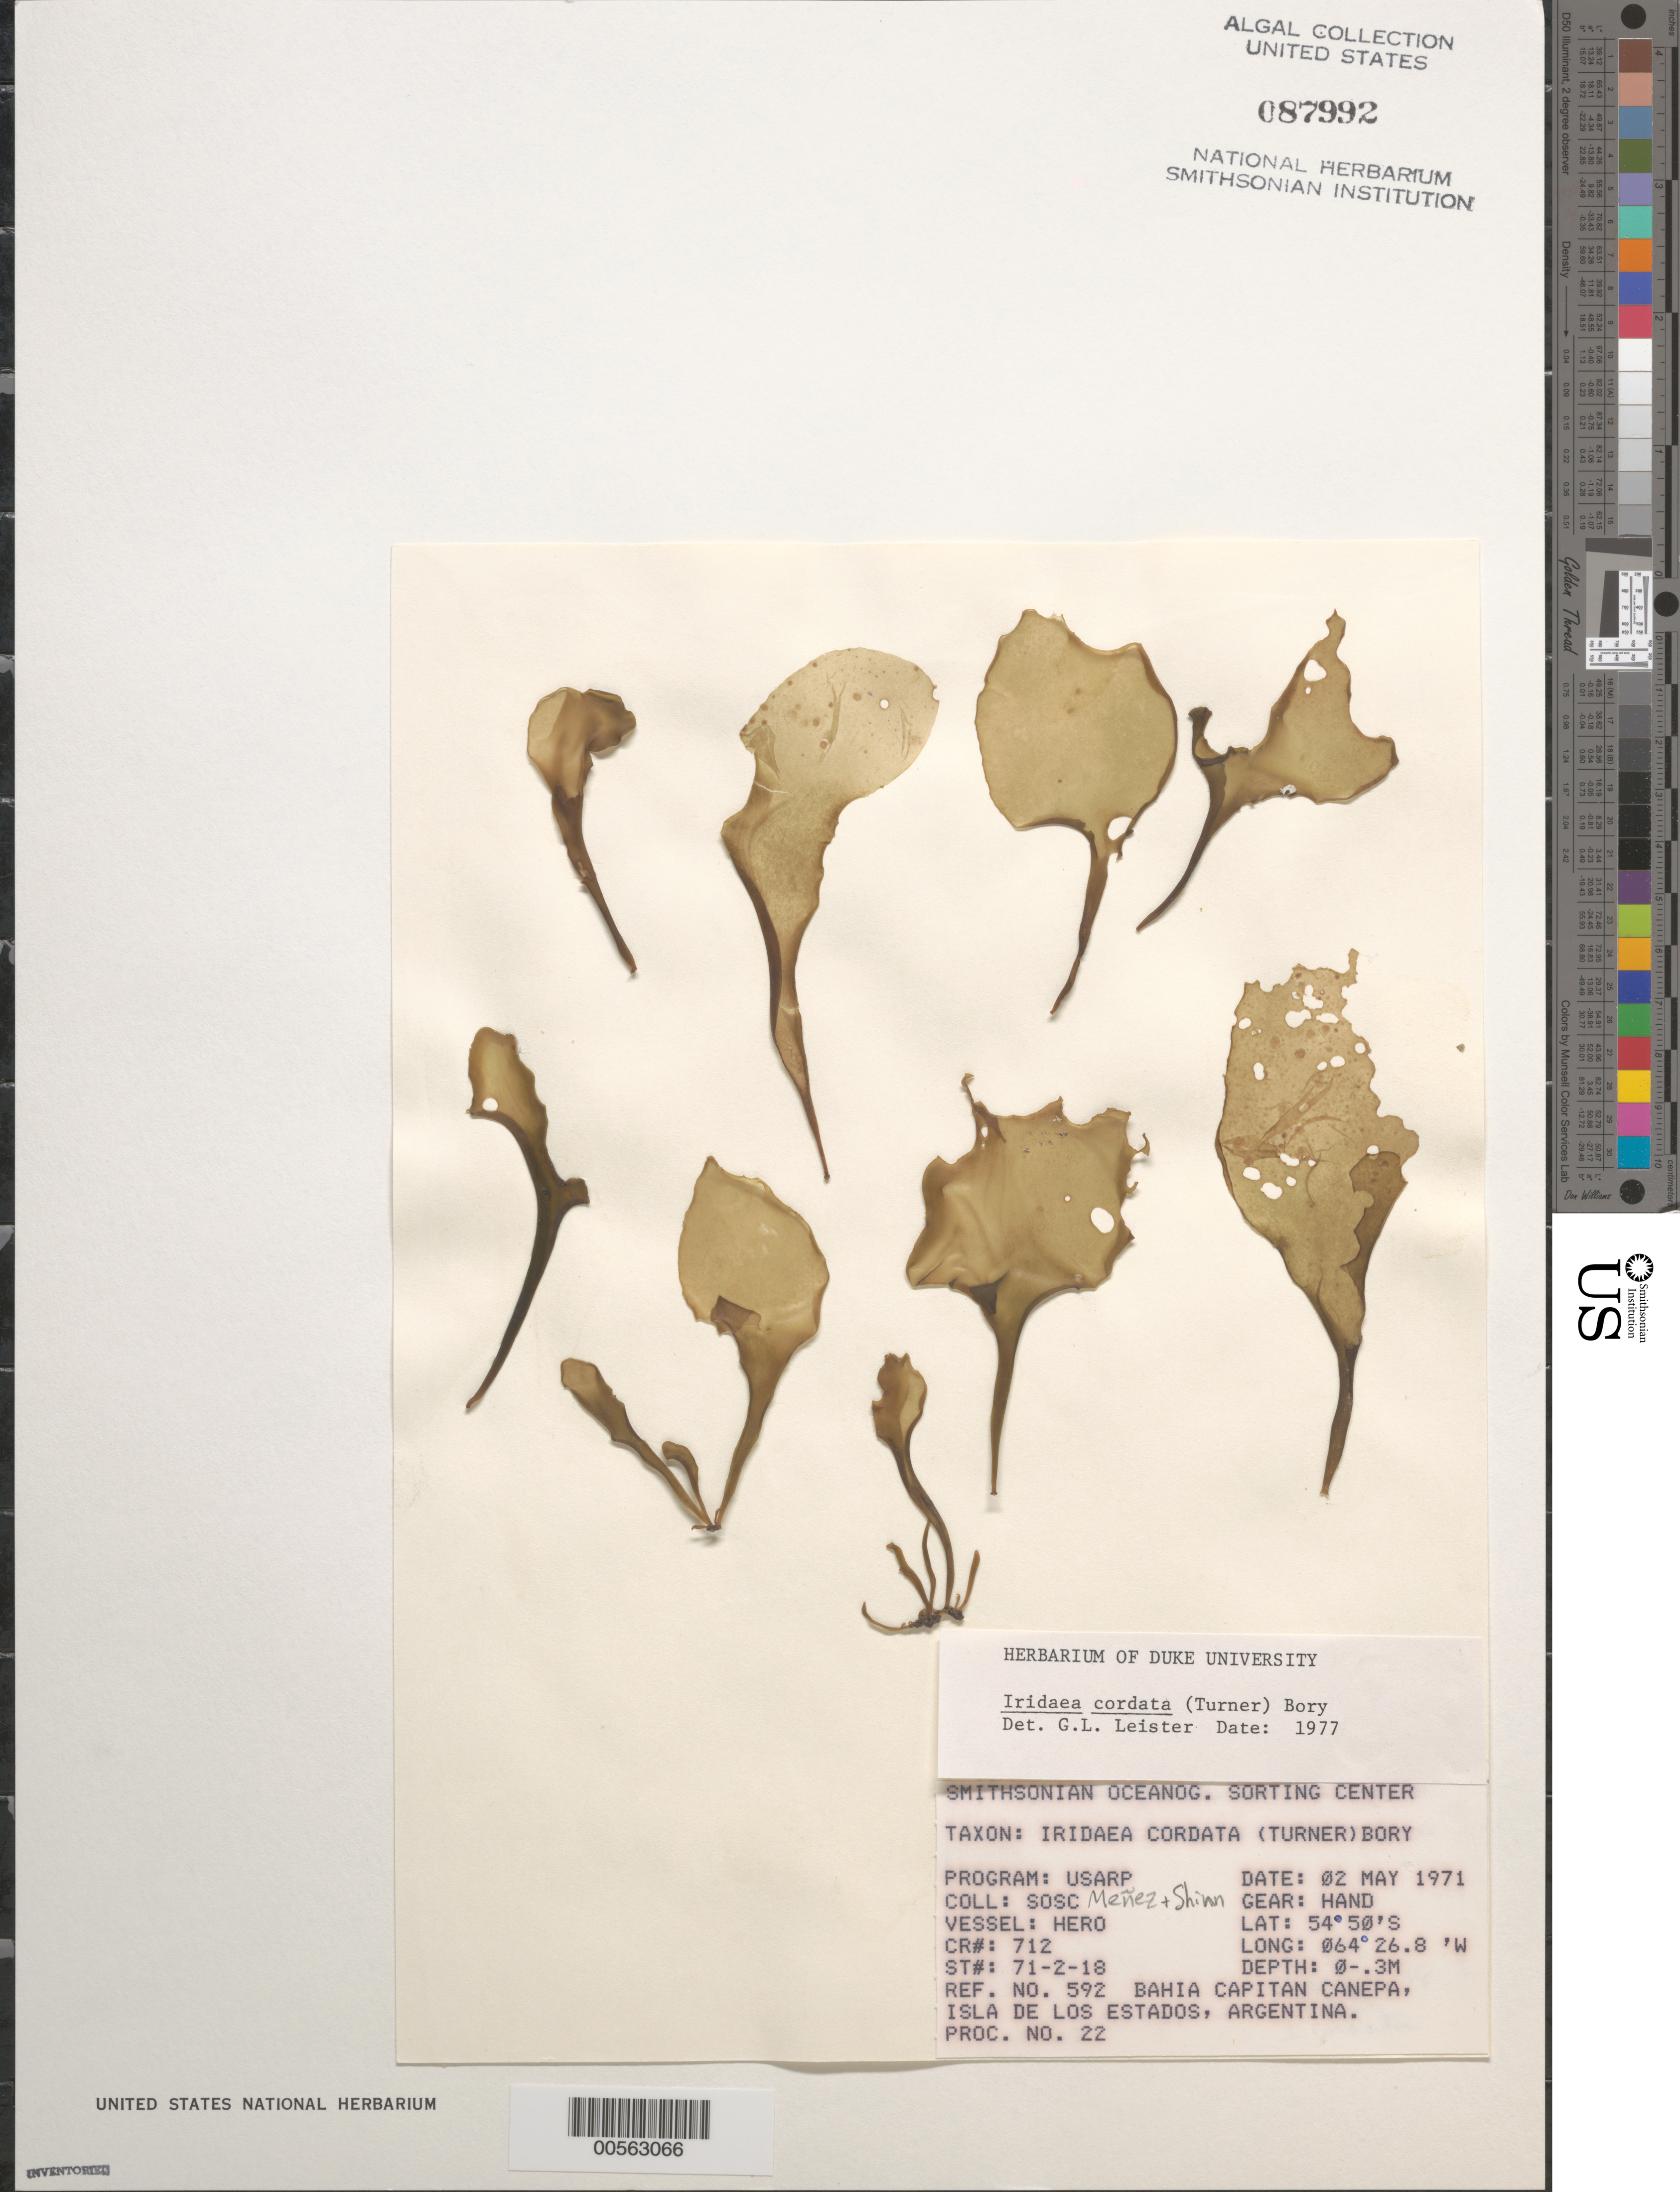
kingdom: Plantae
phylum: Rhodophyta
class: Florideophyceae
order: Gigartinales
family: Gigartinaceae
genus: Iridaea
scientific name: Iridaea cordata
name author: (Turner) Bory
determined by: Leister, G. L.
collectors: Meñez & -. Shinn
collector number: Station 71-2-18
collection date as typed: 02 May 1971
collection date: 1971-05-02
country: Argentina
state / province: Tierra del Fuego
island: Isla de los Estados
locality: Bahia Capitan Canepa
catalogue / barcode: US 87992